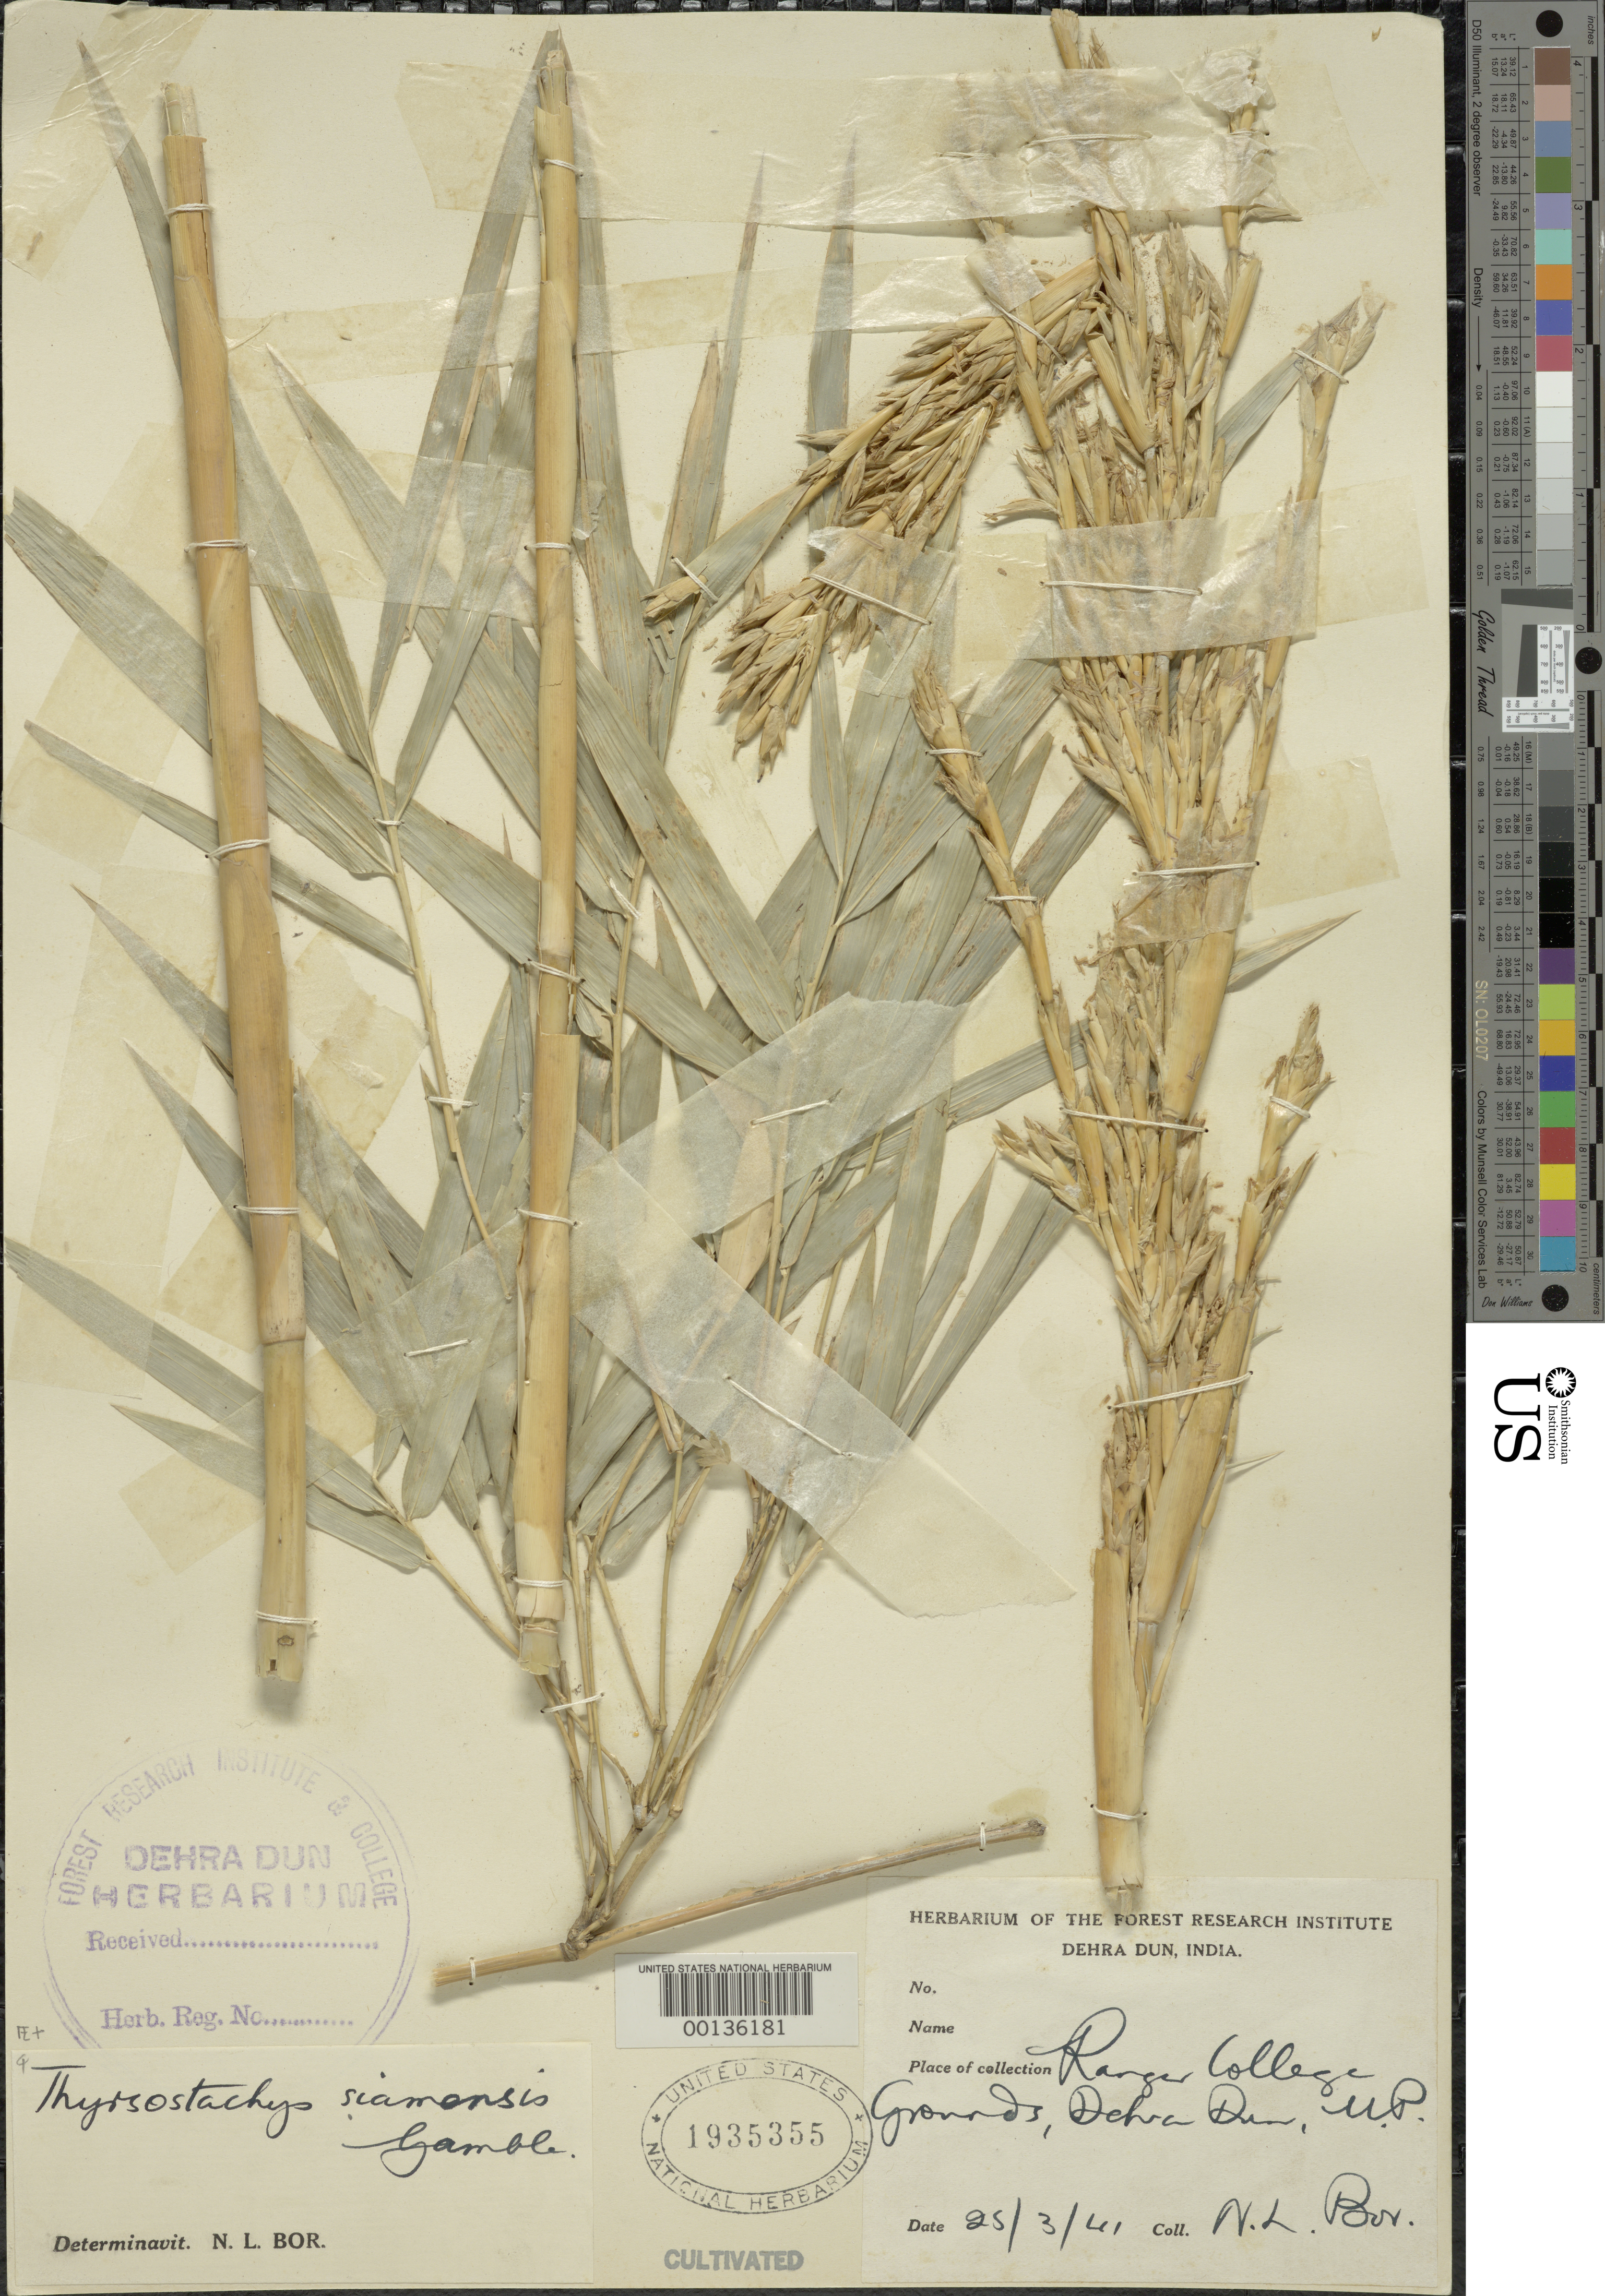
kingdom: Plantae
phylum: Tracheophyta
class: Liliopsida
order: Poales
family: Poaceae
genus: Thyrsostachys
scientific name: Thyrsostachys siamensis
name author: Gamble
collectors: N. L. Bor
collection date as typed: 25 Mar 1941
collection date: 1941-03-25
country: India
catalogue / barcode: US 1935355